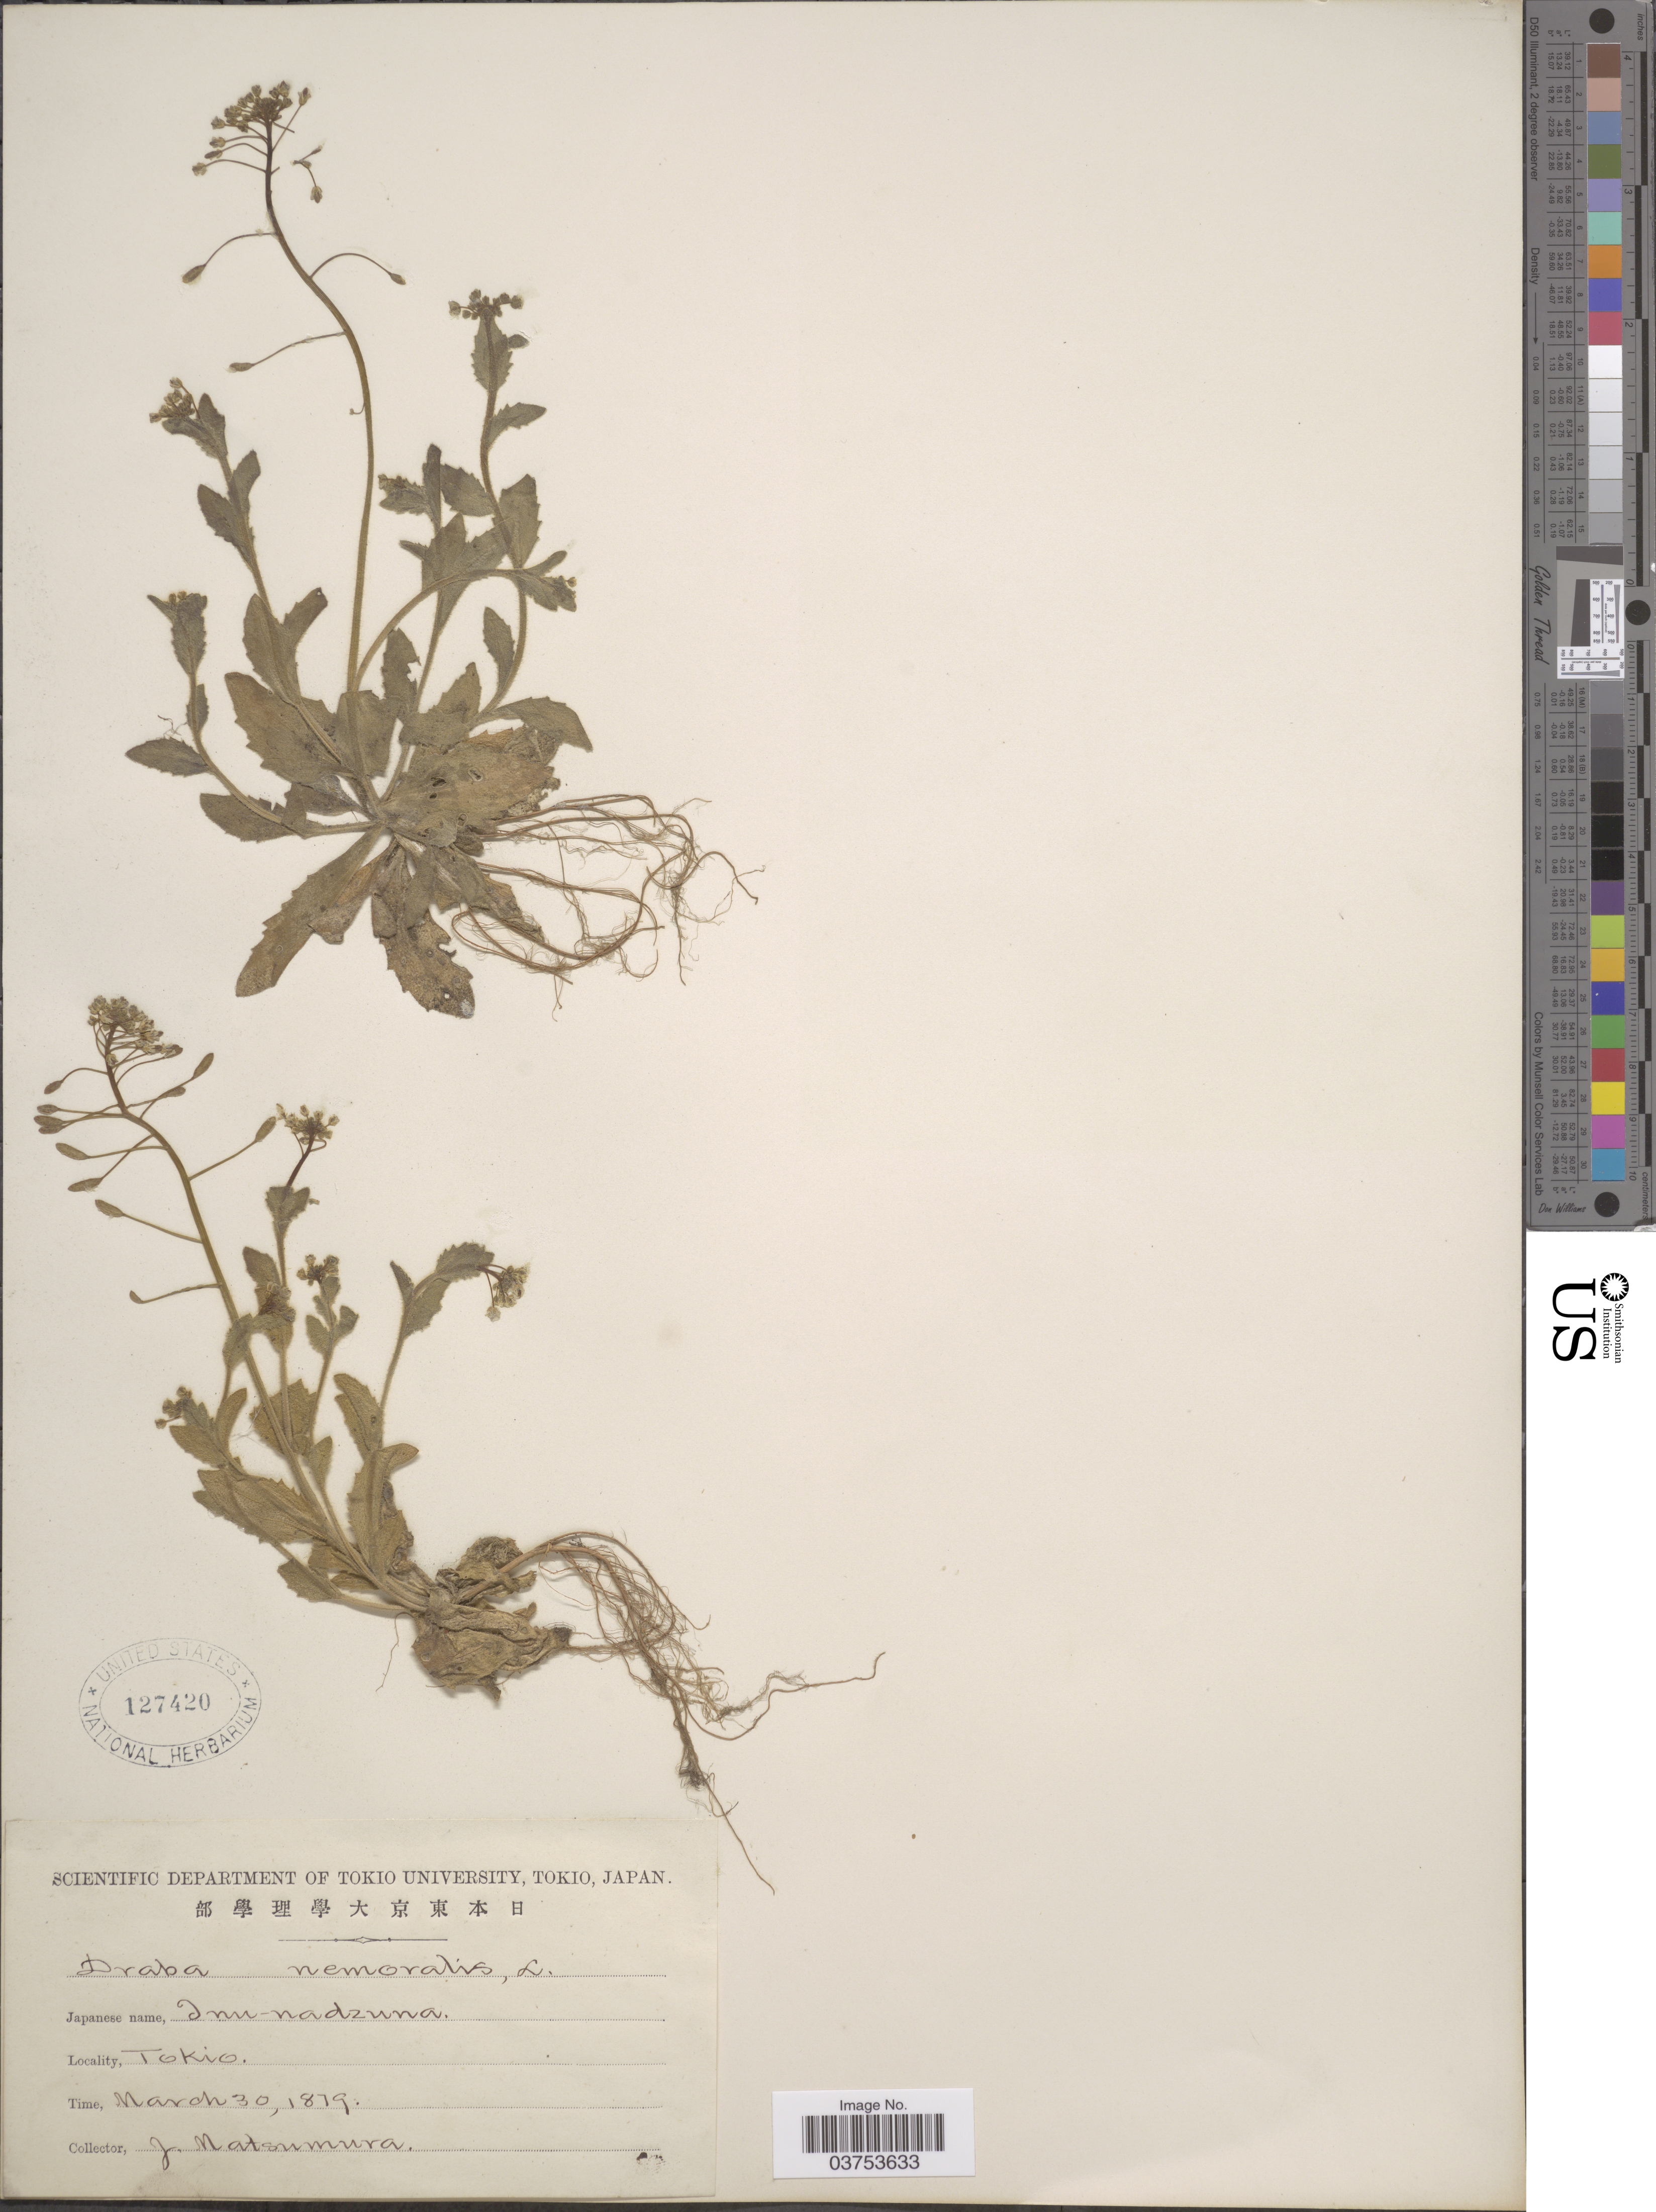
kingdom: Plantae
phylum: Tracheophyta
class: Magnoliopsida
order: Brassicales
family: Brassicaceae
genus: Draba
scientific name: Draba nemoralis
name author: Ehrh.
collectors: J. Matsumura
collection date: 1879-03-30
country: Japan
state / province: Tokyo, Federal City of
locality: Tokio.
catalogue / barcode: US 127420